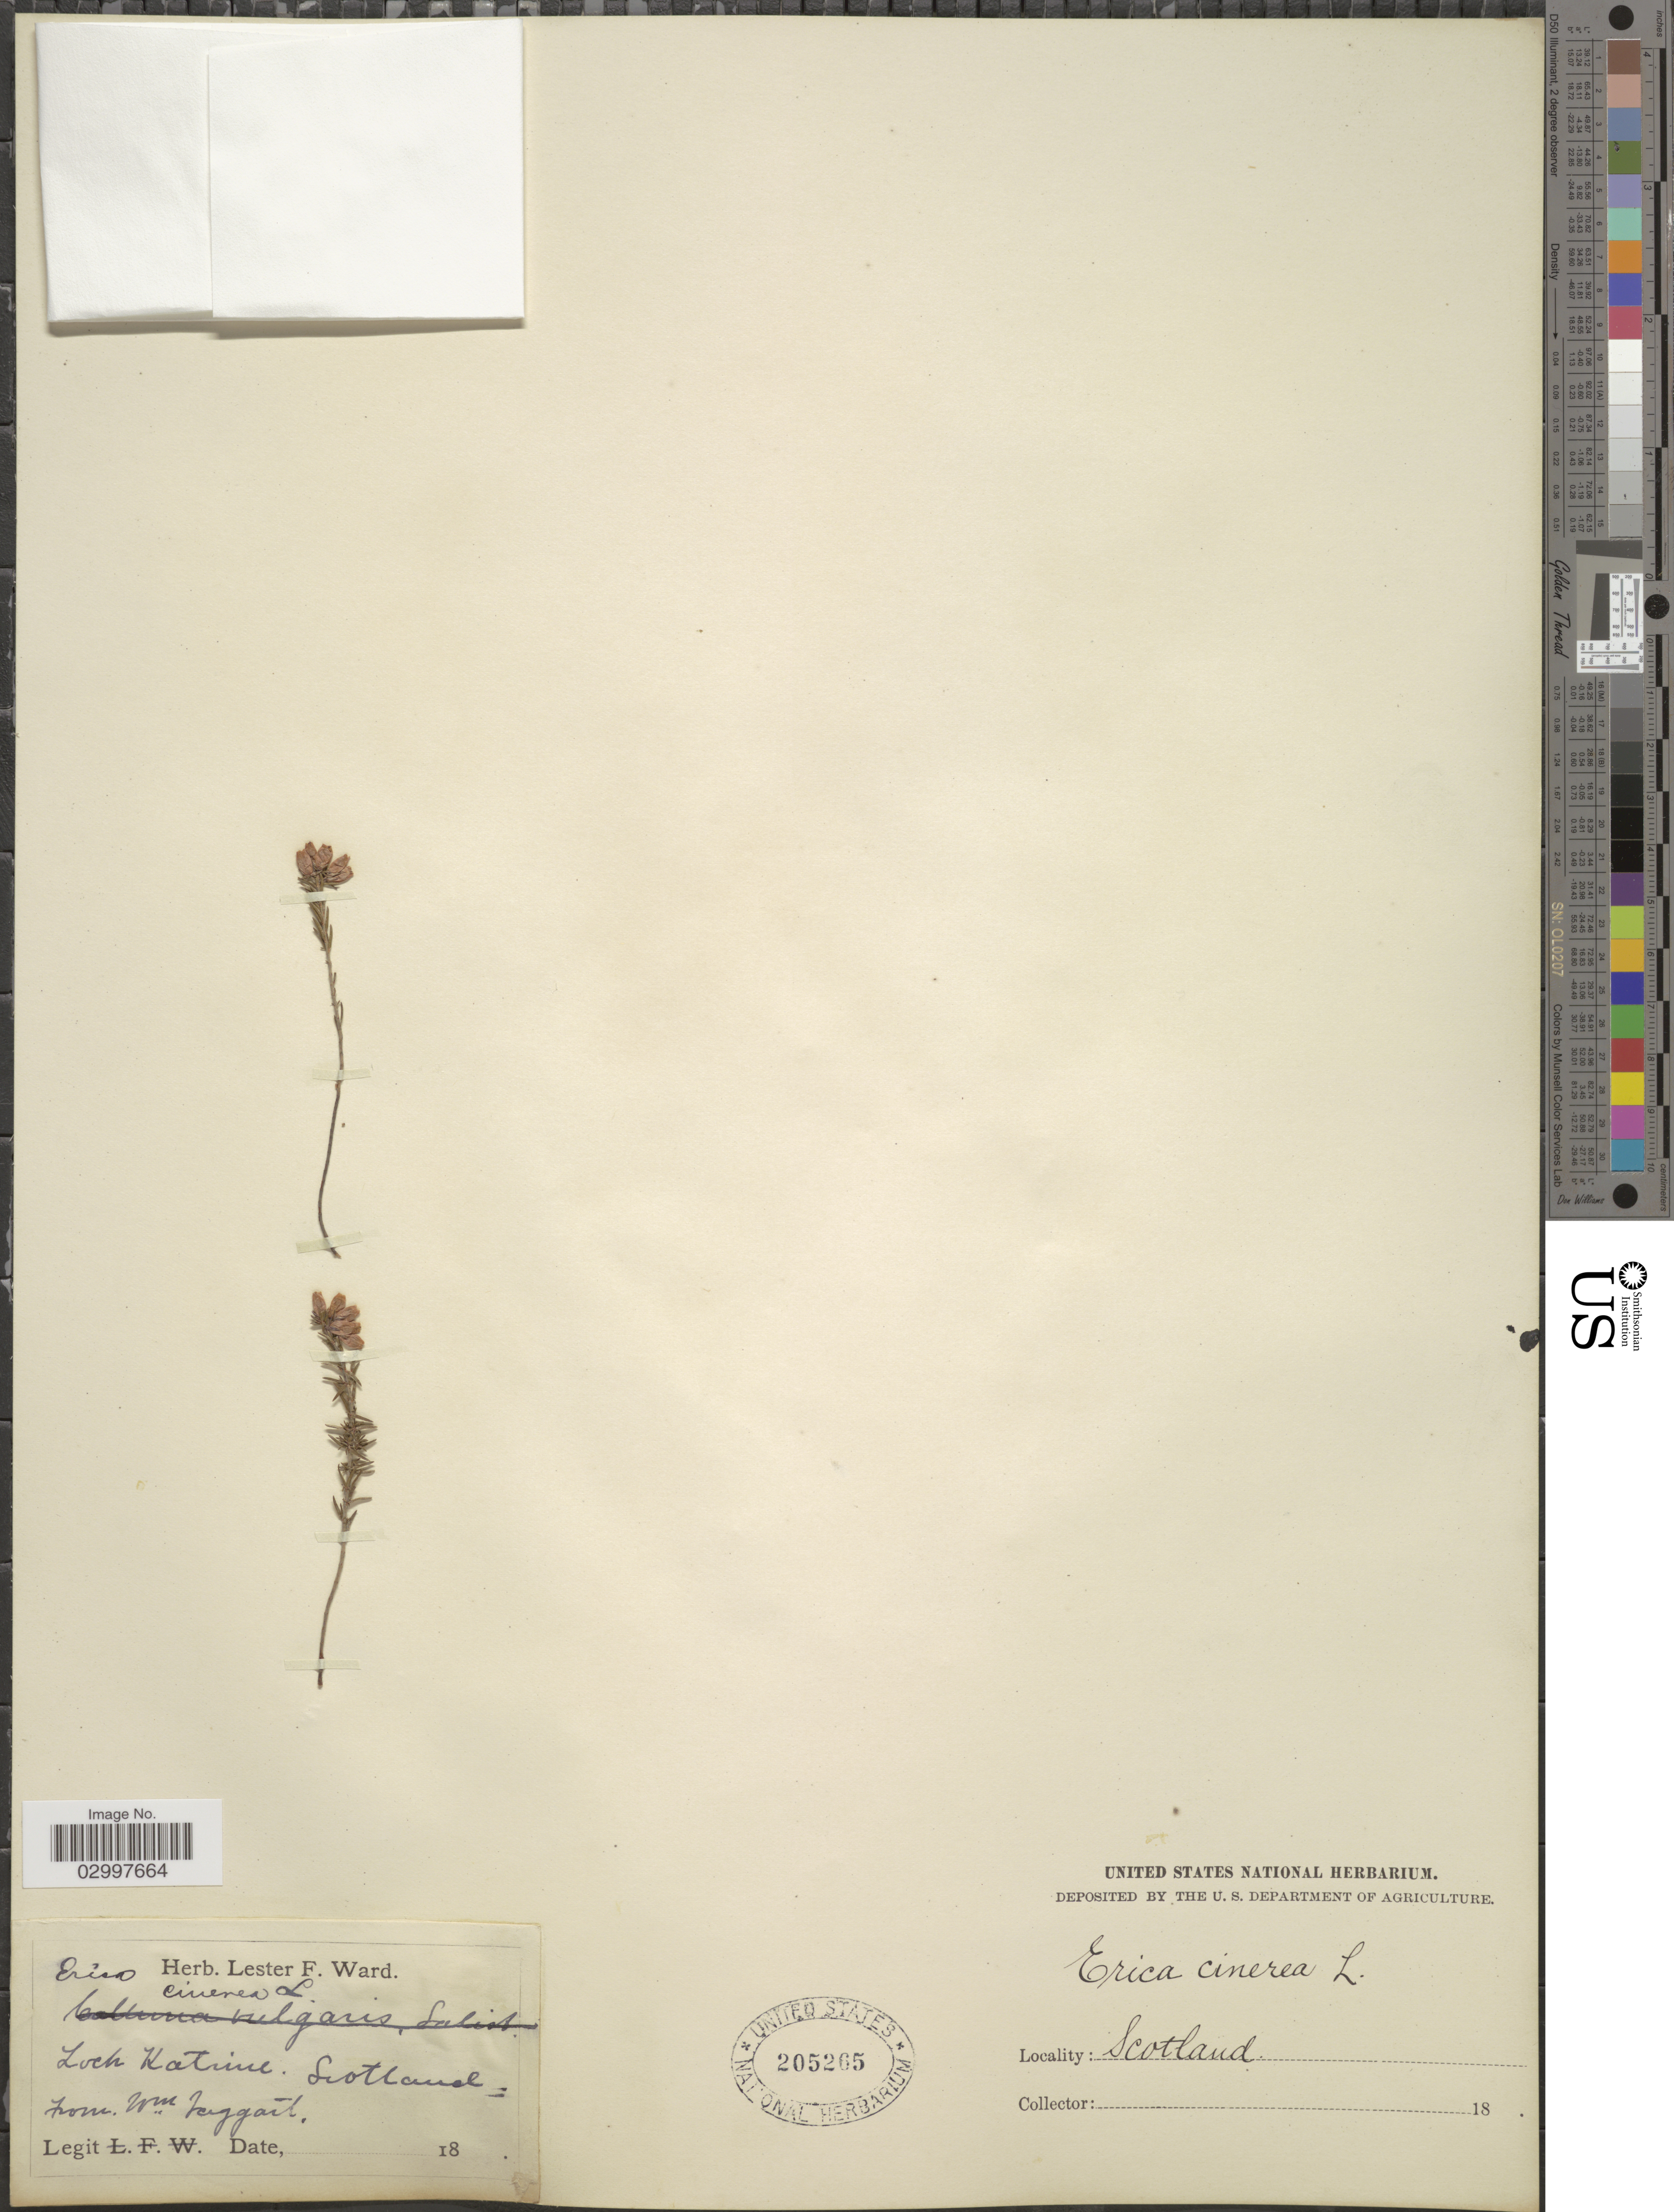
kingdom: Plantae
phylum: Tracheophyta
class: Magnoliopsida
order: Ericales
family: Ericaceae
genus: Erica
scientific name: Erica cinerea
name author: L.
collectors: ex herb. Lester F. Ward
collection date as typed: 18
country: United Kingdom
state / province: Scotland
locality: Loch Katrine.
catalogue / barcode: US 205265